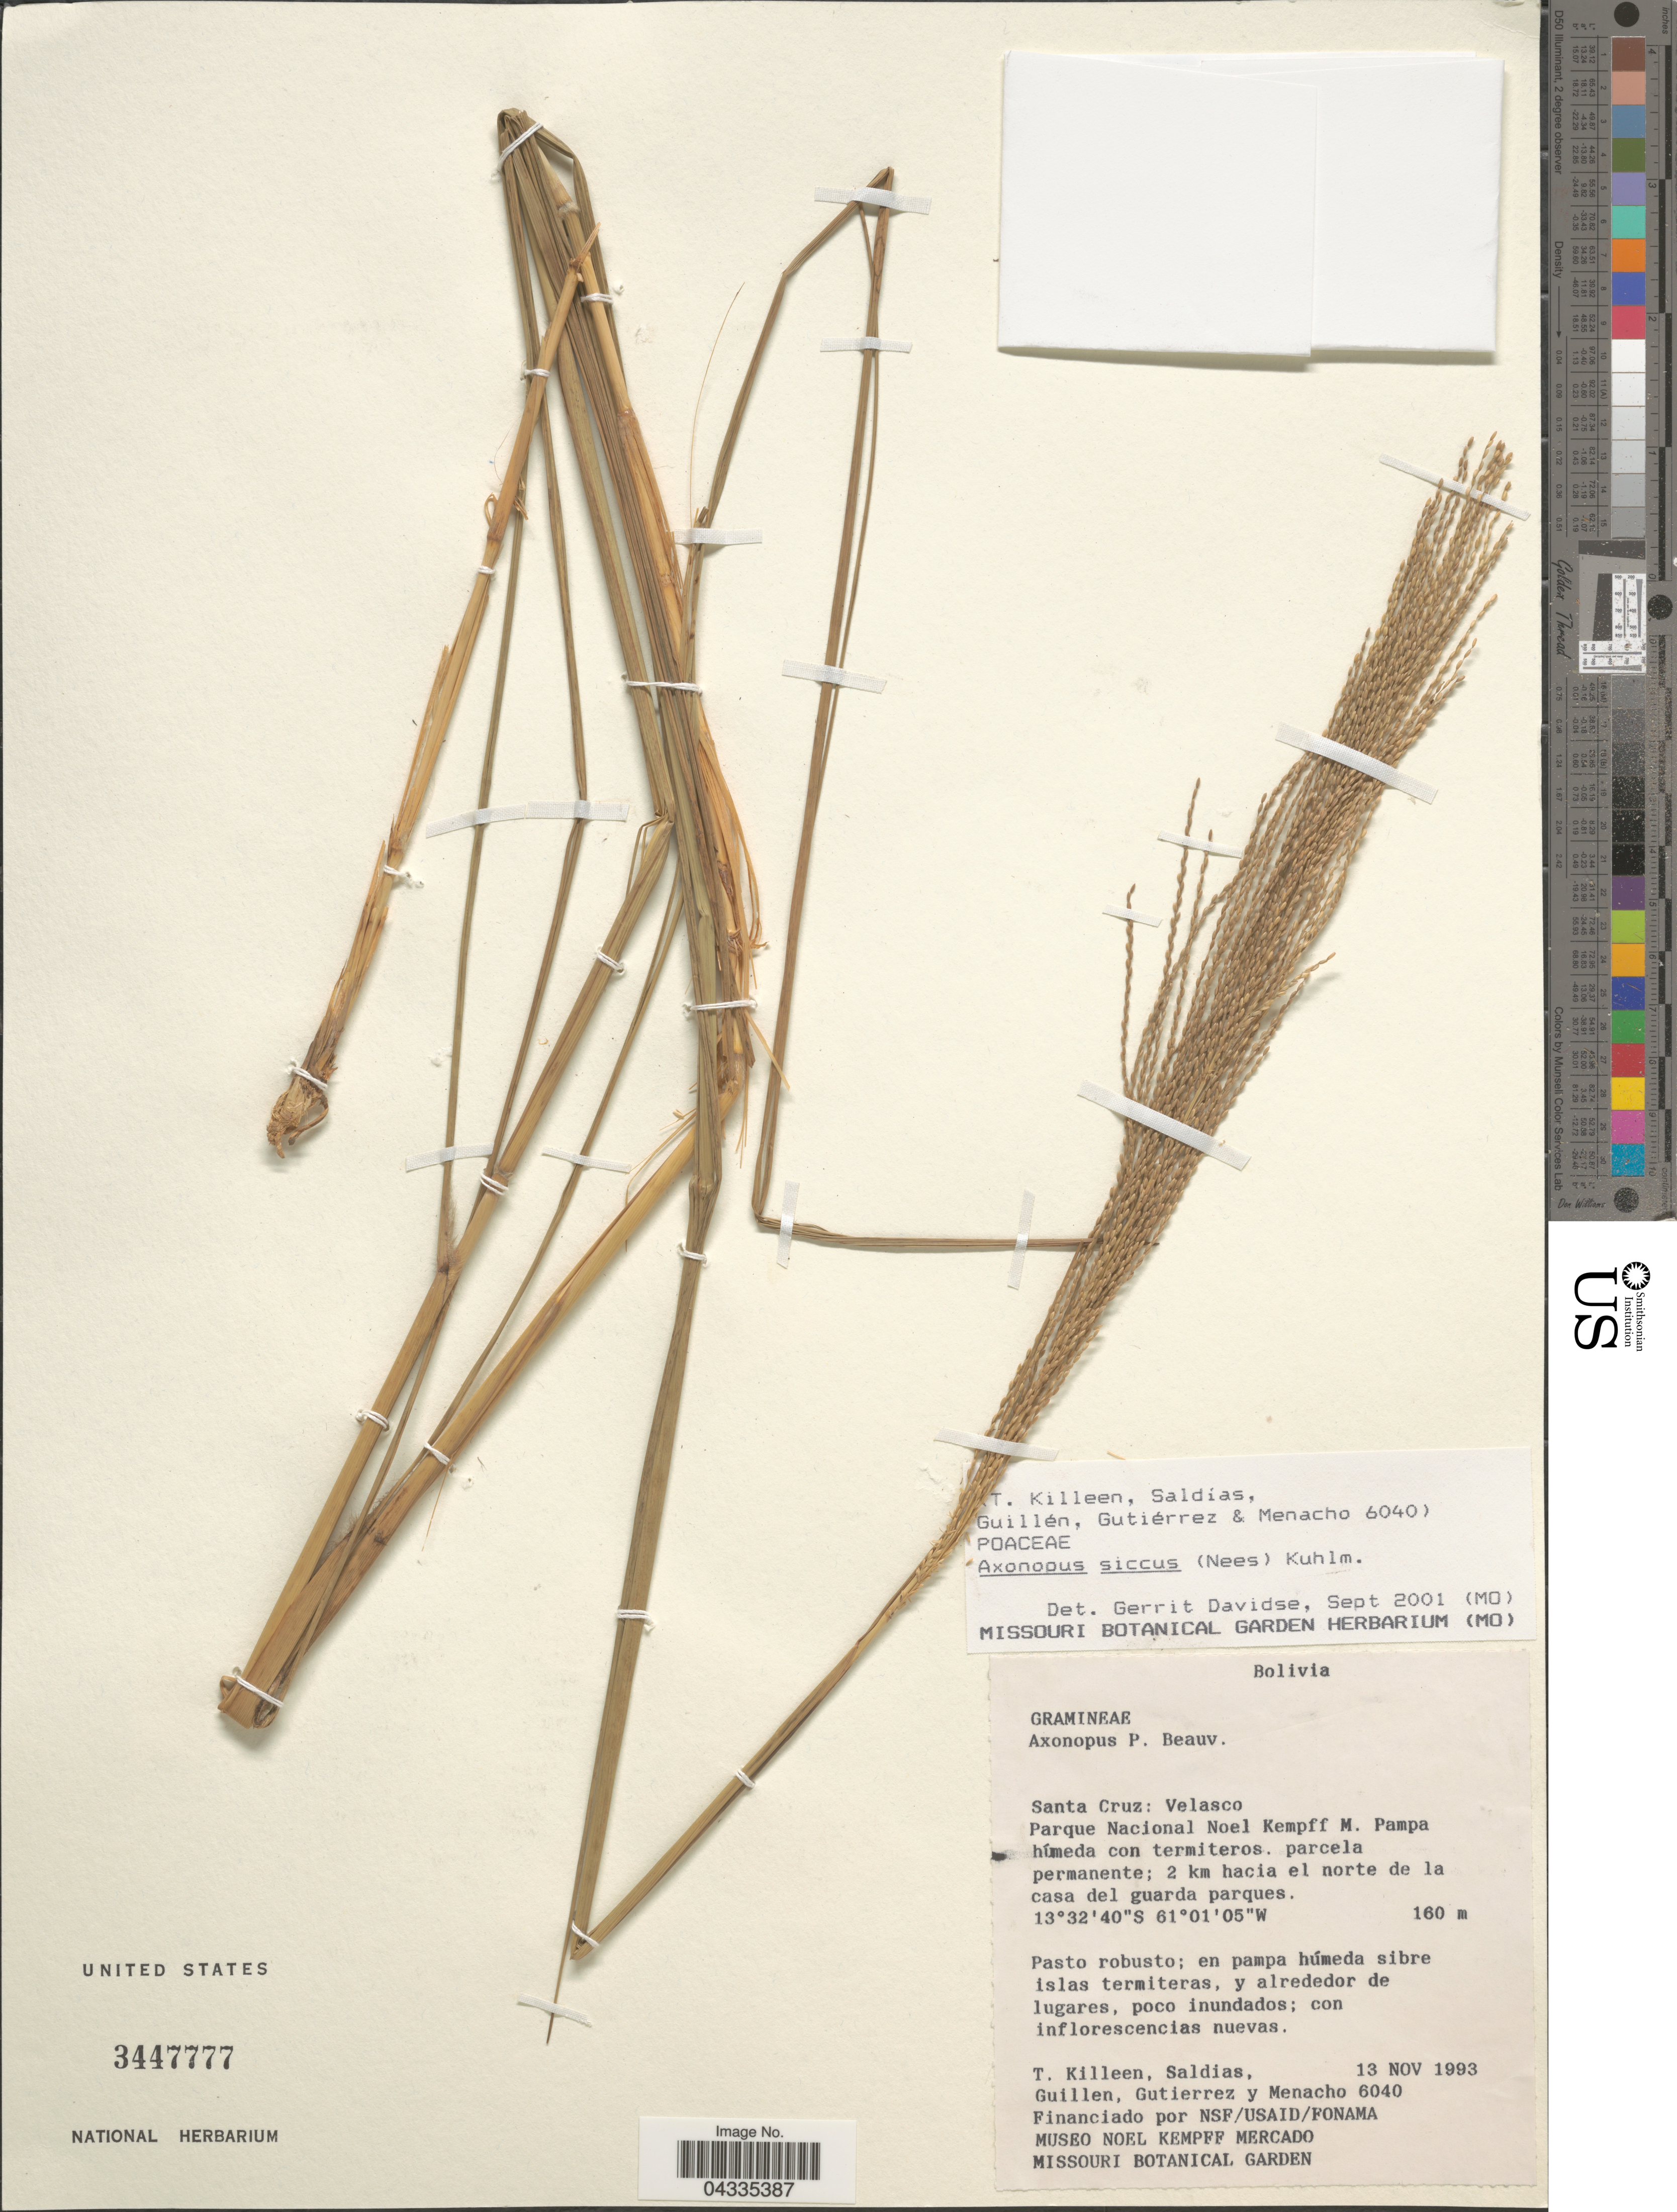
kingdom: Plantae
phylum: Tracheophyta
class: Liliopsida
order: Poales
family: Poaceae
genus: Axonopus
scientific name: Axonopus siccus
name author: (Nees) Kuhlm.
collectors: T. J. Killeen, -. Saldias, -- Guillen, -. Gutierrez & Menacho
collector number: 6040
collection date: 1993-11-13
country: Bolivia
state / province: Santa Cruz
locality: Velasco. Parque Nacional Noel Kempff M. Pampa húmeda con termiteros. Parcela permanente; 2 km hacia el norte de la casa del guarda parques.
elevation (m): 160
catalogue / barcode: US 3447777